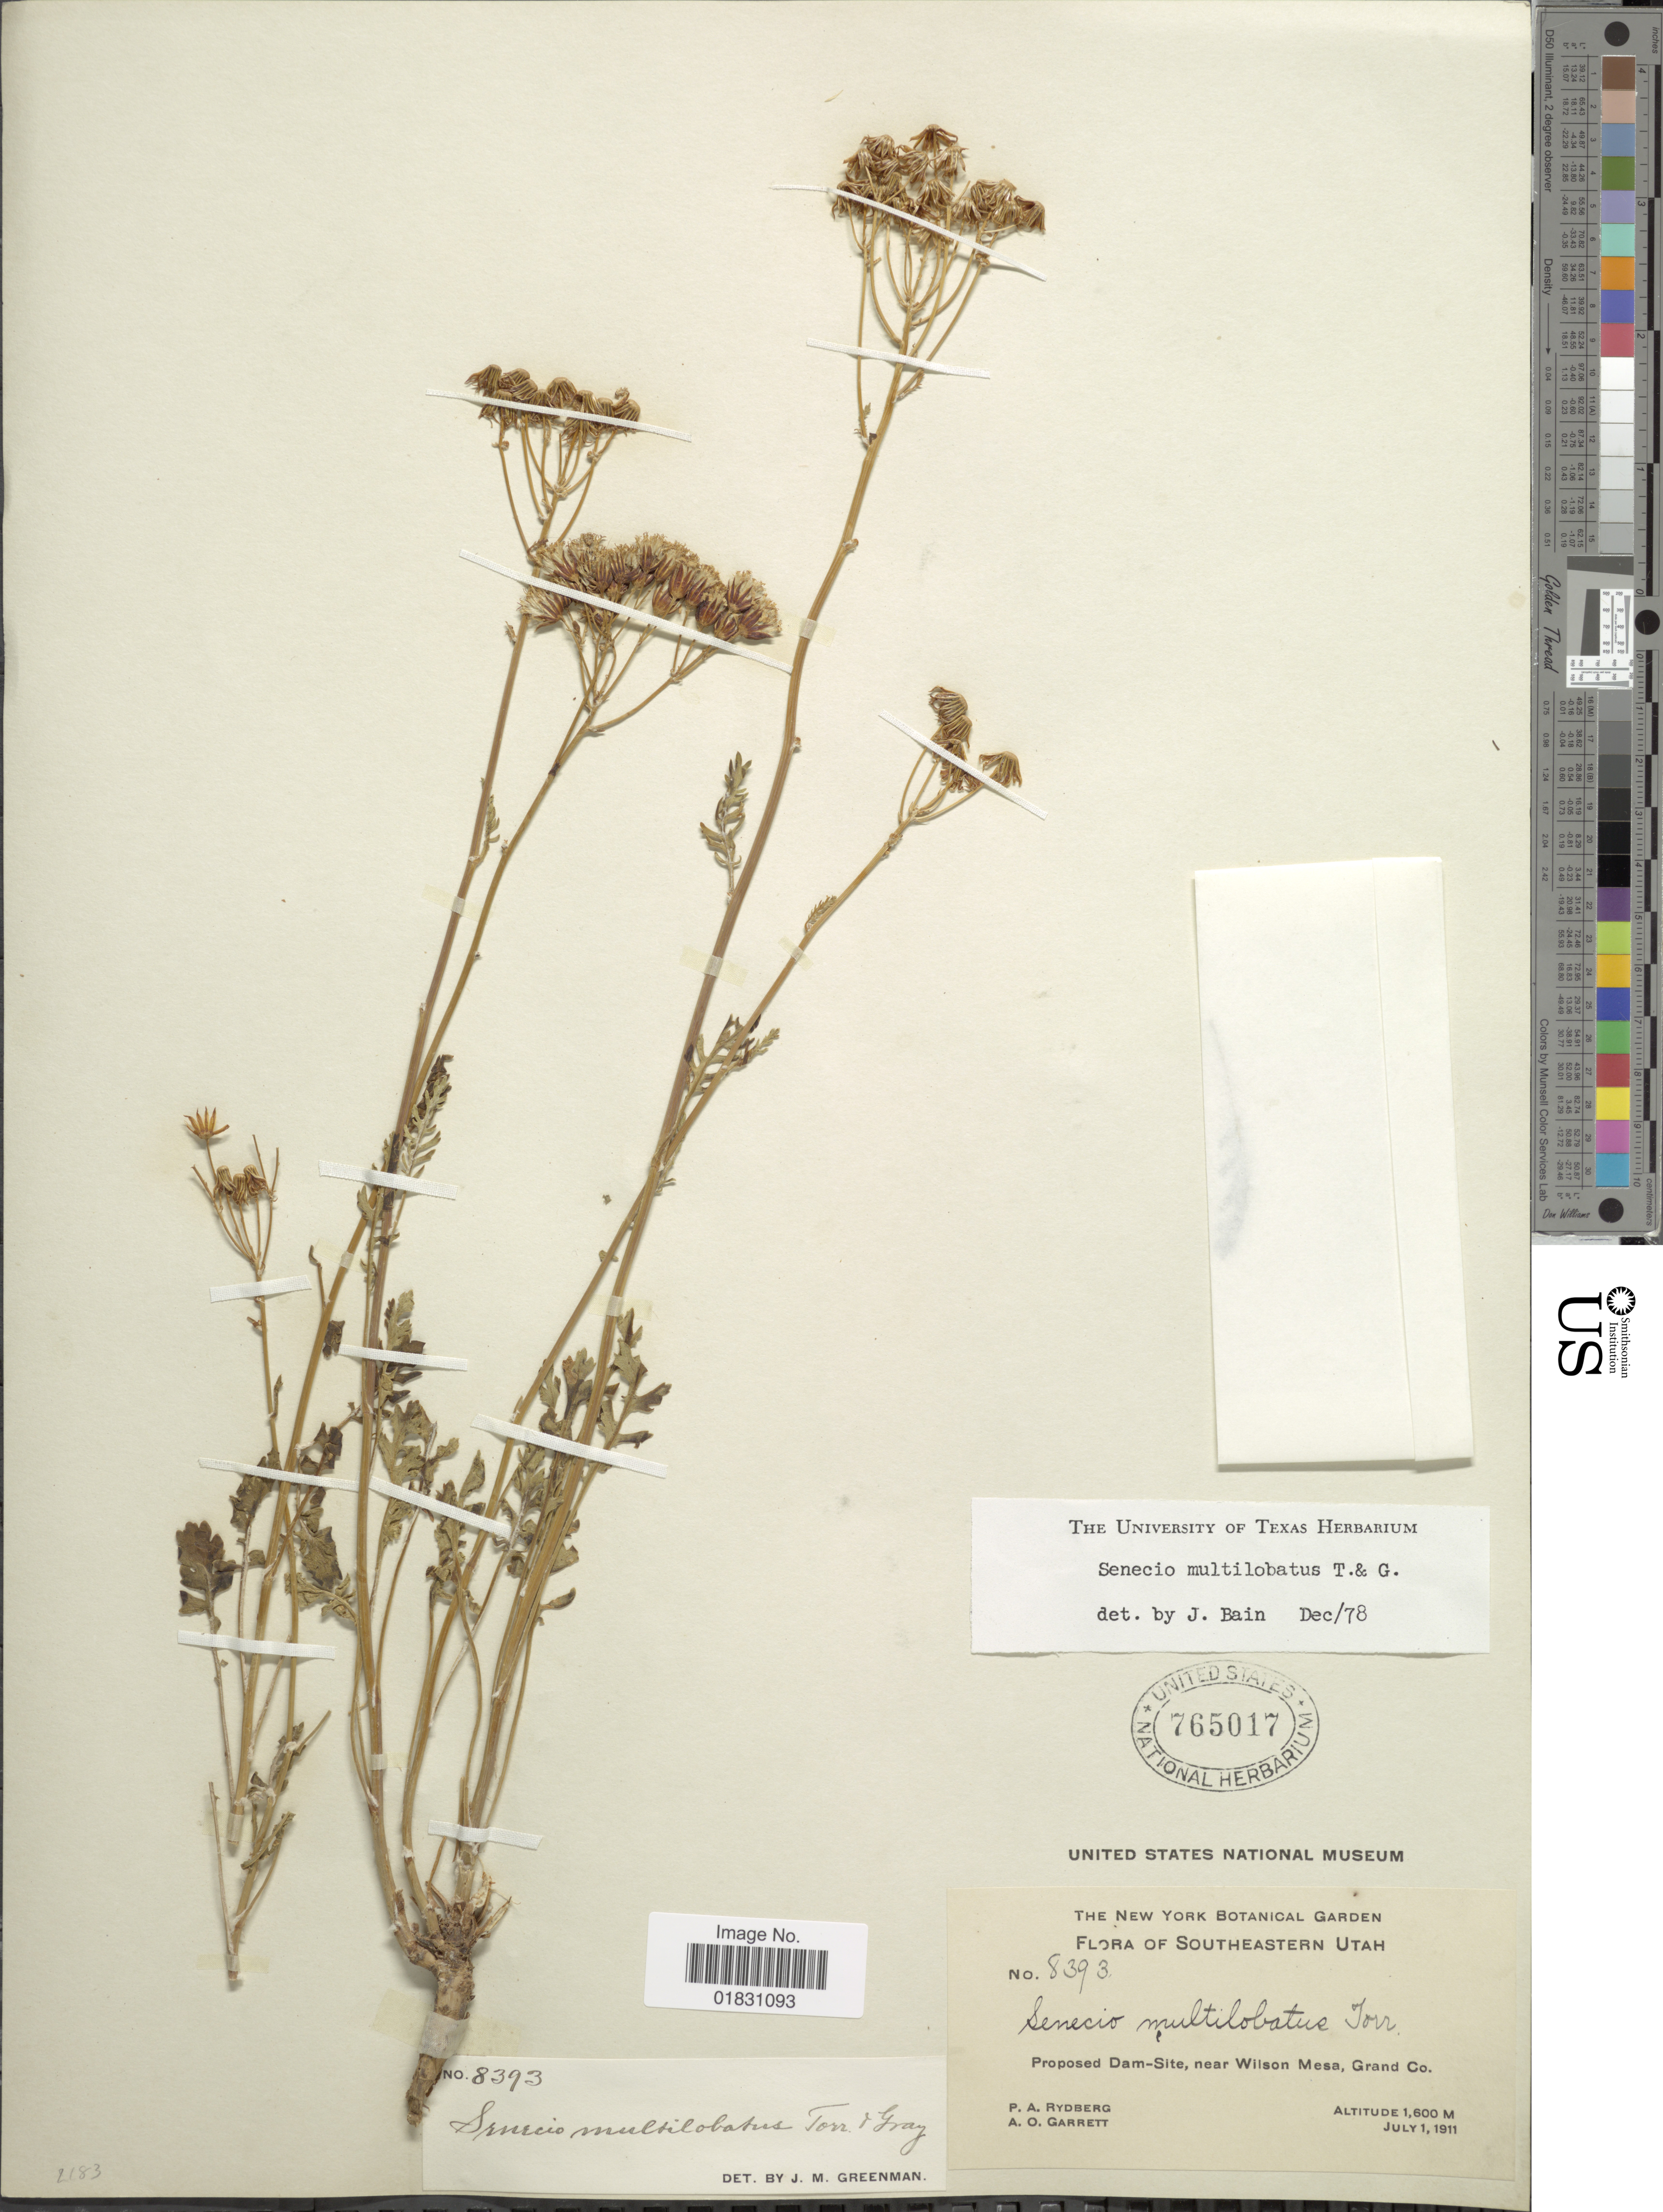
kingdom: Plantae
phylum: Tracheophyta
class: Magnoliopsida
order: Asterales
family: Asteraceae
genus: Packera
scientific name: Packera multilobata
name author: (Torr. & A. Gray) W.A. Weber & Á. Löve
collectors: P. A. Rydberg & A. O. Garrett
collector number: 8393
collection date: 1911-07-01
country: United States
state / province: Utah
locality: Southern Utah, Proposed Dam-site, near Wilson Mesa, Grand Co.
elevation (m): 1600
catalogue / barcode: US 765017